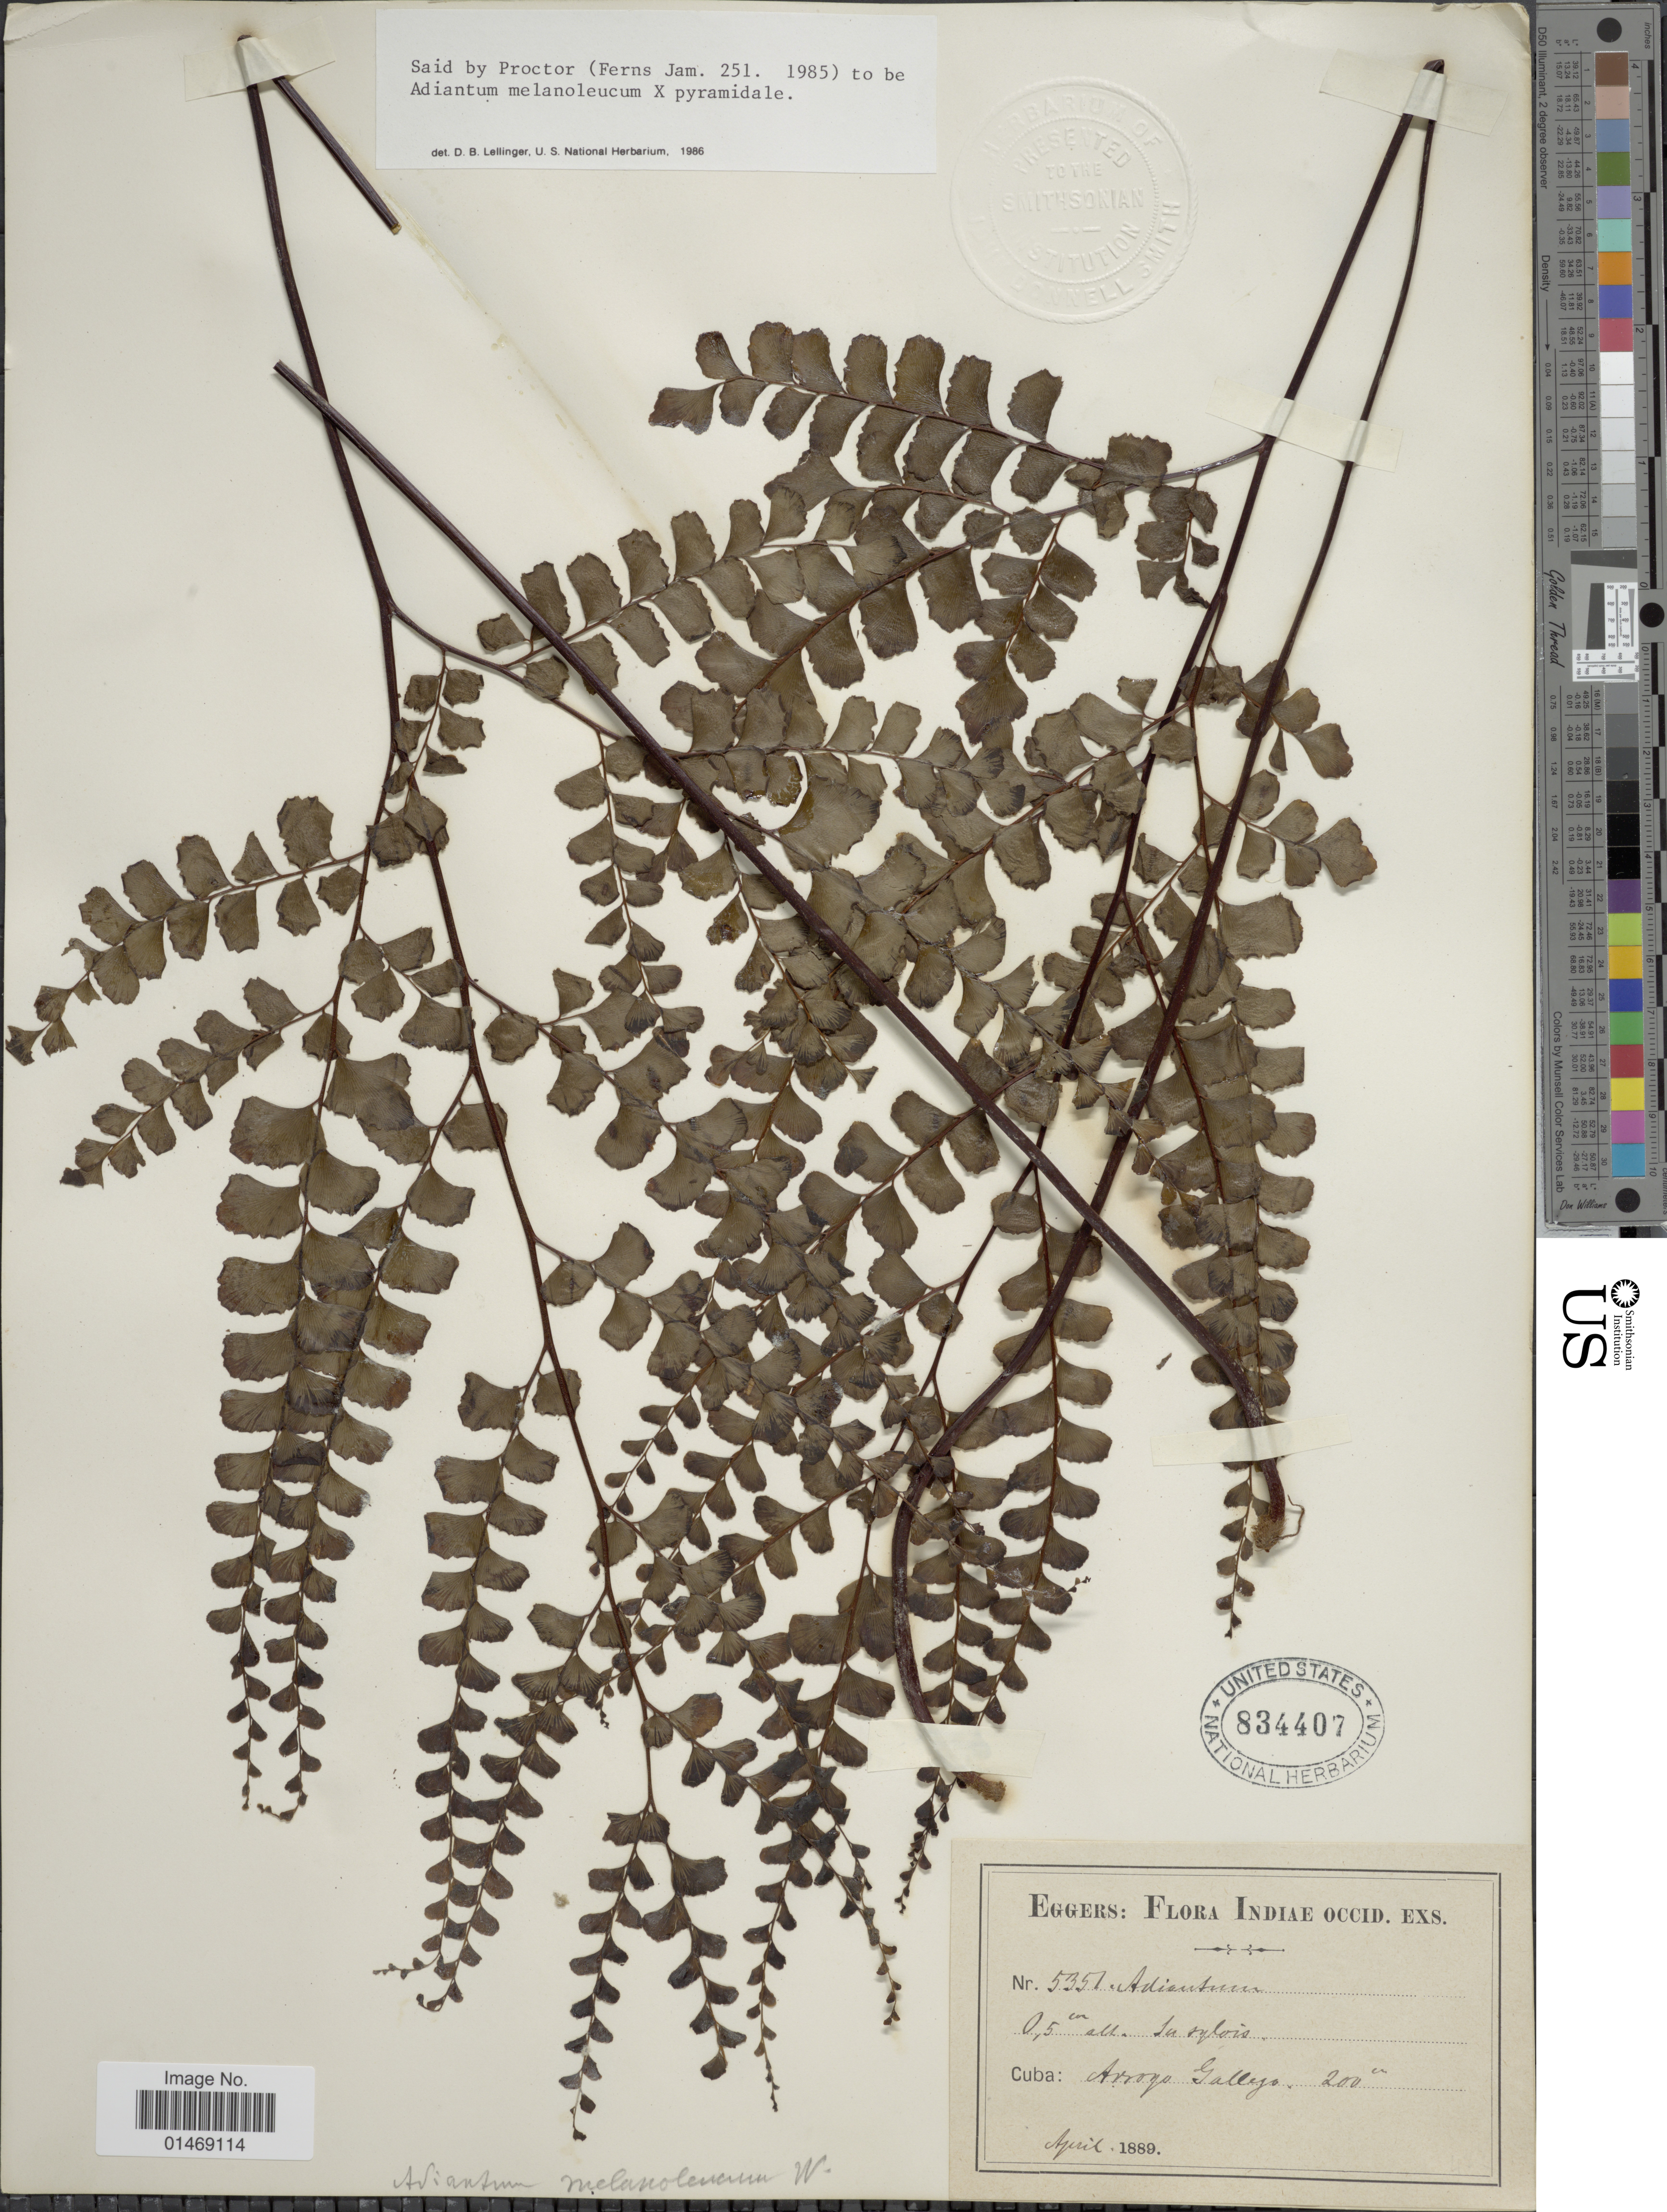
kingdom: Plantae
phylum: Tracheophyta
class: Polypodiopsida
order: Polypodiales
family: Pteridaceae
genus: Adiantum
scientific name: Adiantum melanoleucum x A. pyramidale (L.) Willd.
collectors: -. Eggers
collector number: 5351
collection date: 1889-04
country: Cuba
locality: Indiae Occid, Arroyo Galleyo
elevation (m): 200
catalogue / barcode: US 834407